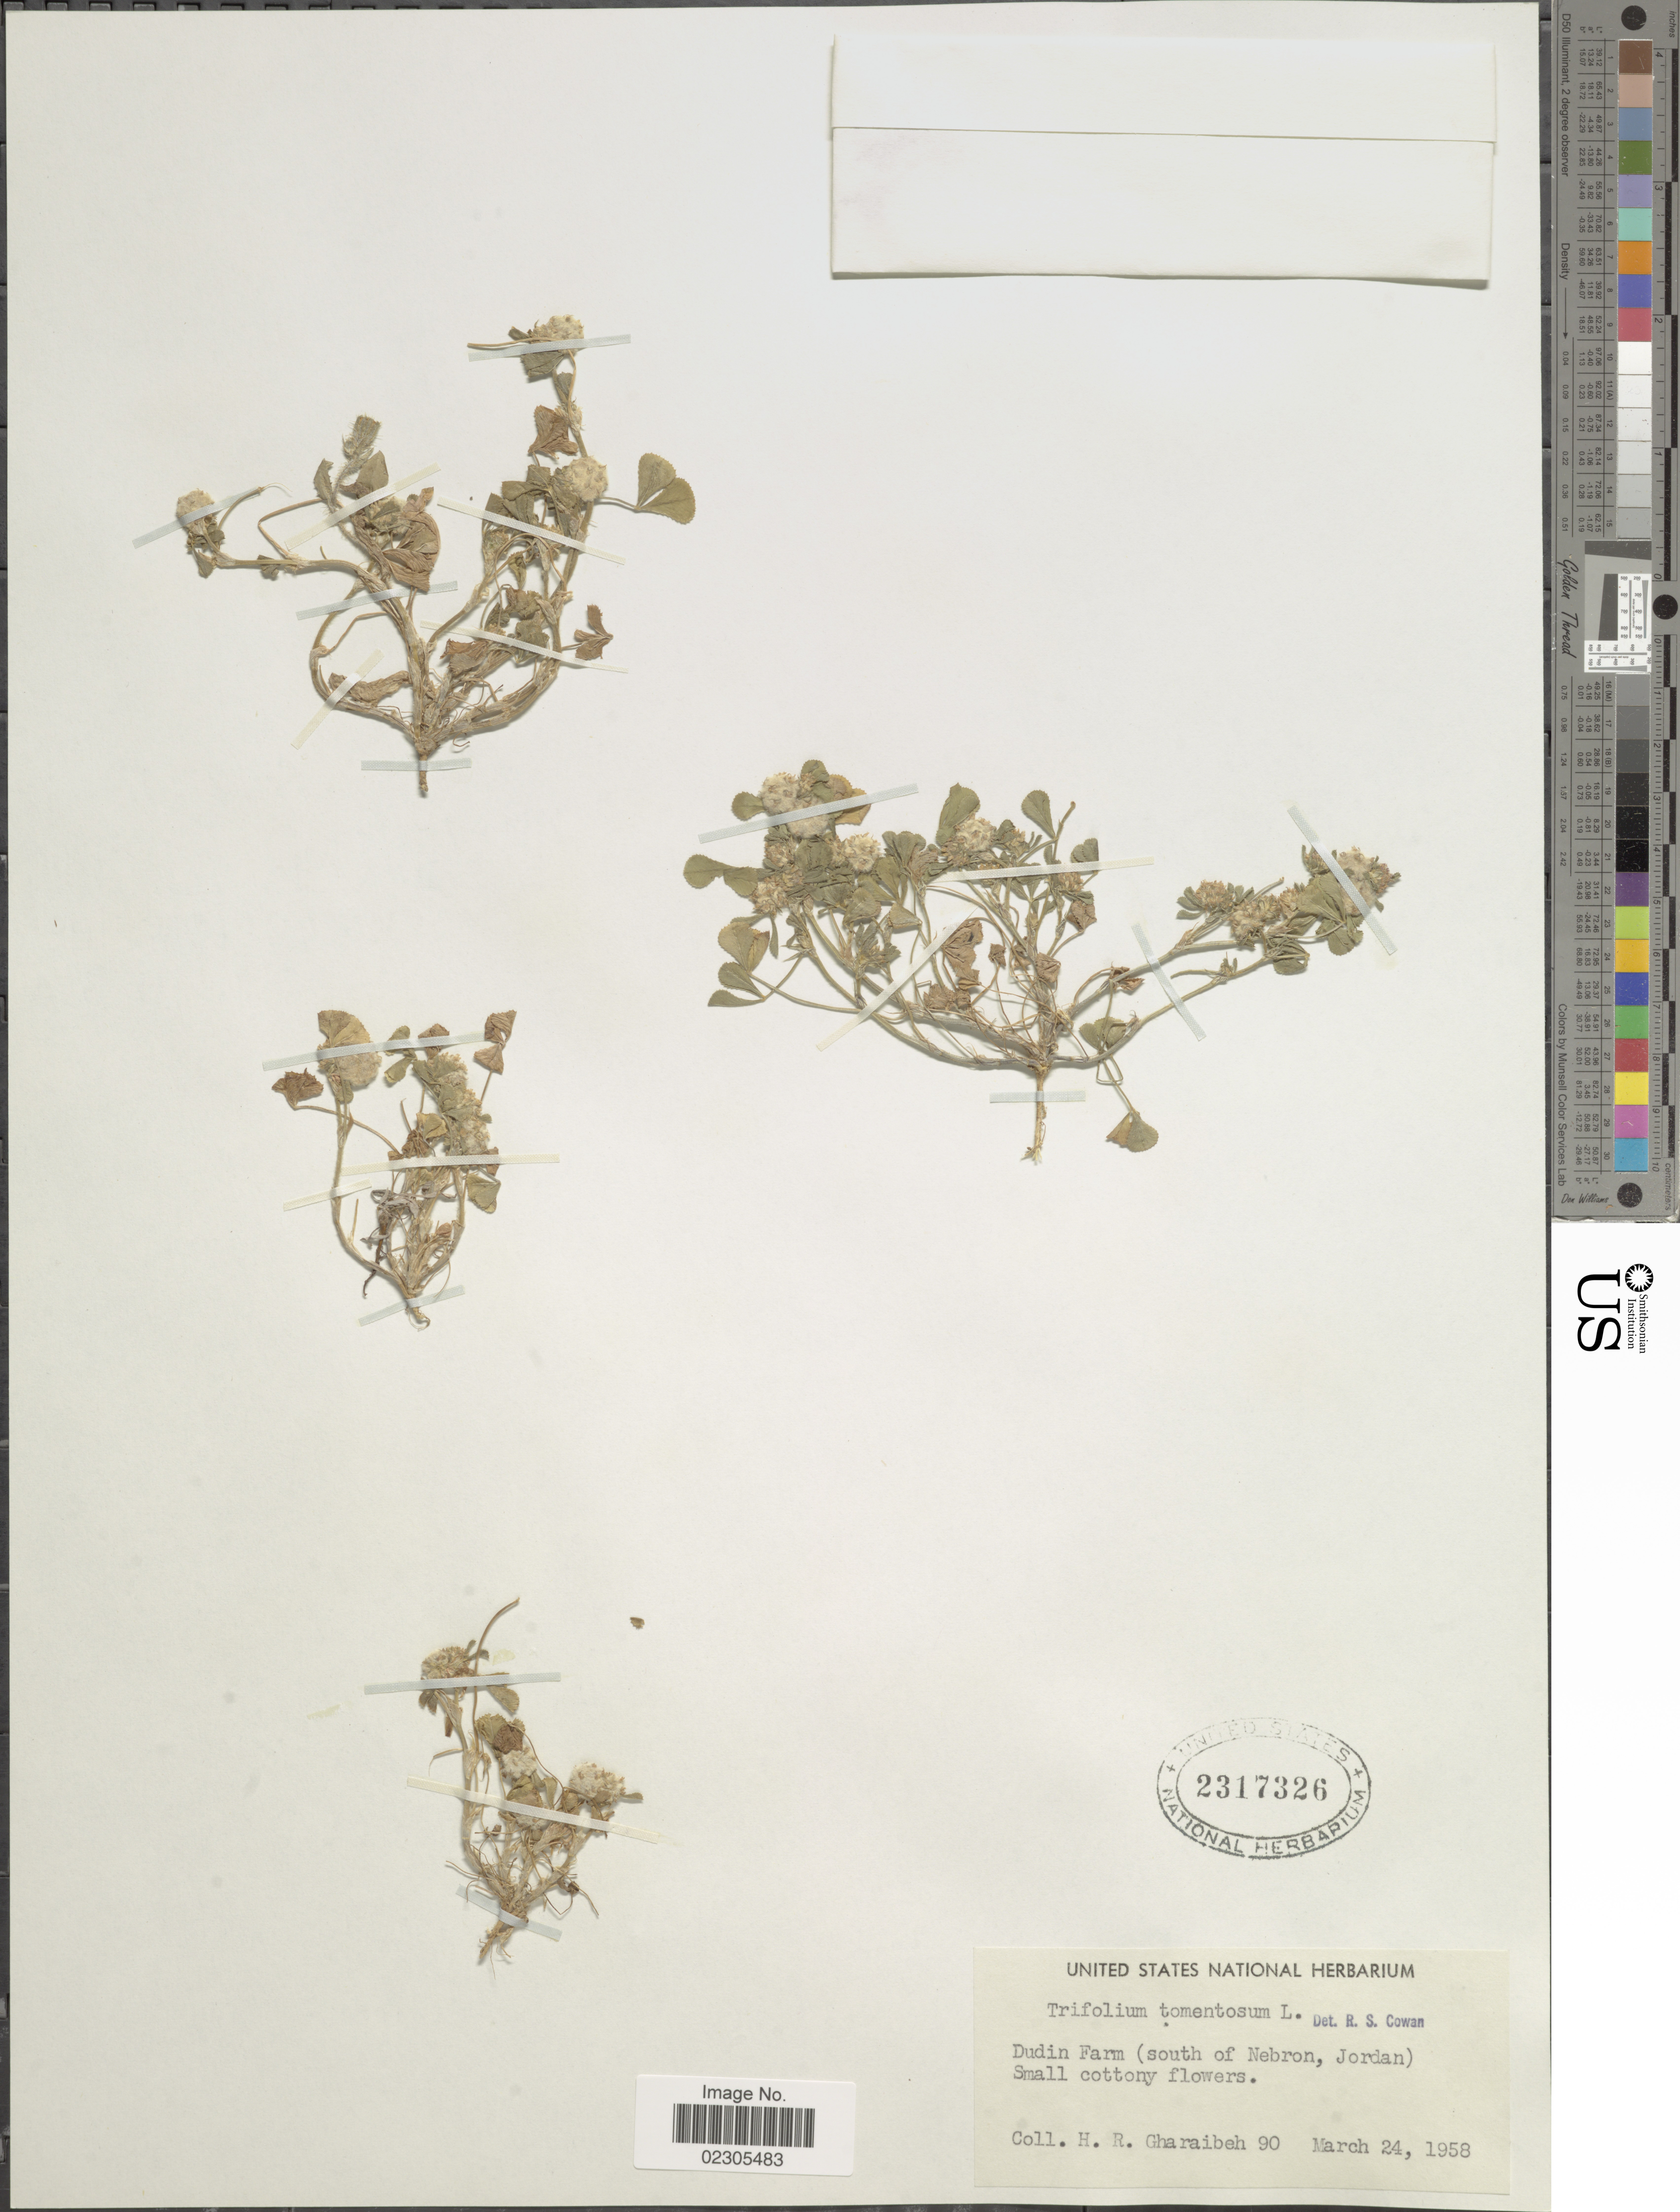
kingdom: Plantae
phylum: Tracheophyta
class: Magnoliopsida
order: Fabales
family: Fabaceae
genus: Trifolium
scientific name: Trifolium tomentosum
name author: L.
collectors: H. Gharaibeh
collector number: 90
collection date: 1958-03-24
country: Jordan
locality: Dudin Farm (south of Nebron, Jardon)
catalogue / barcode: US 2317326